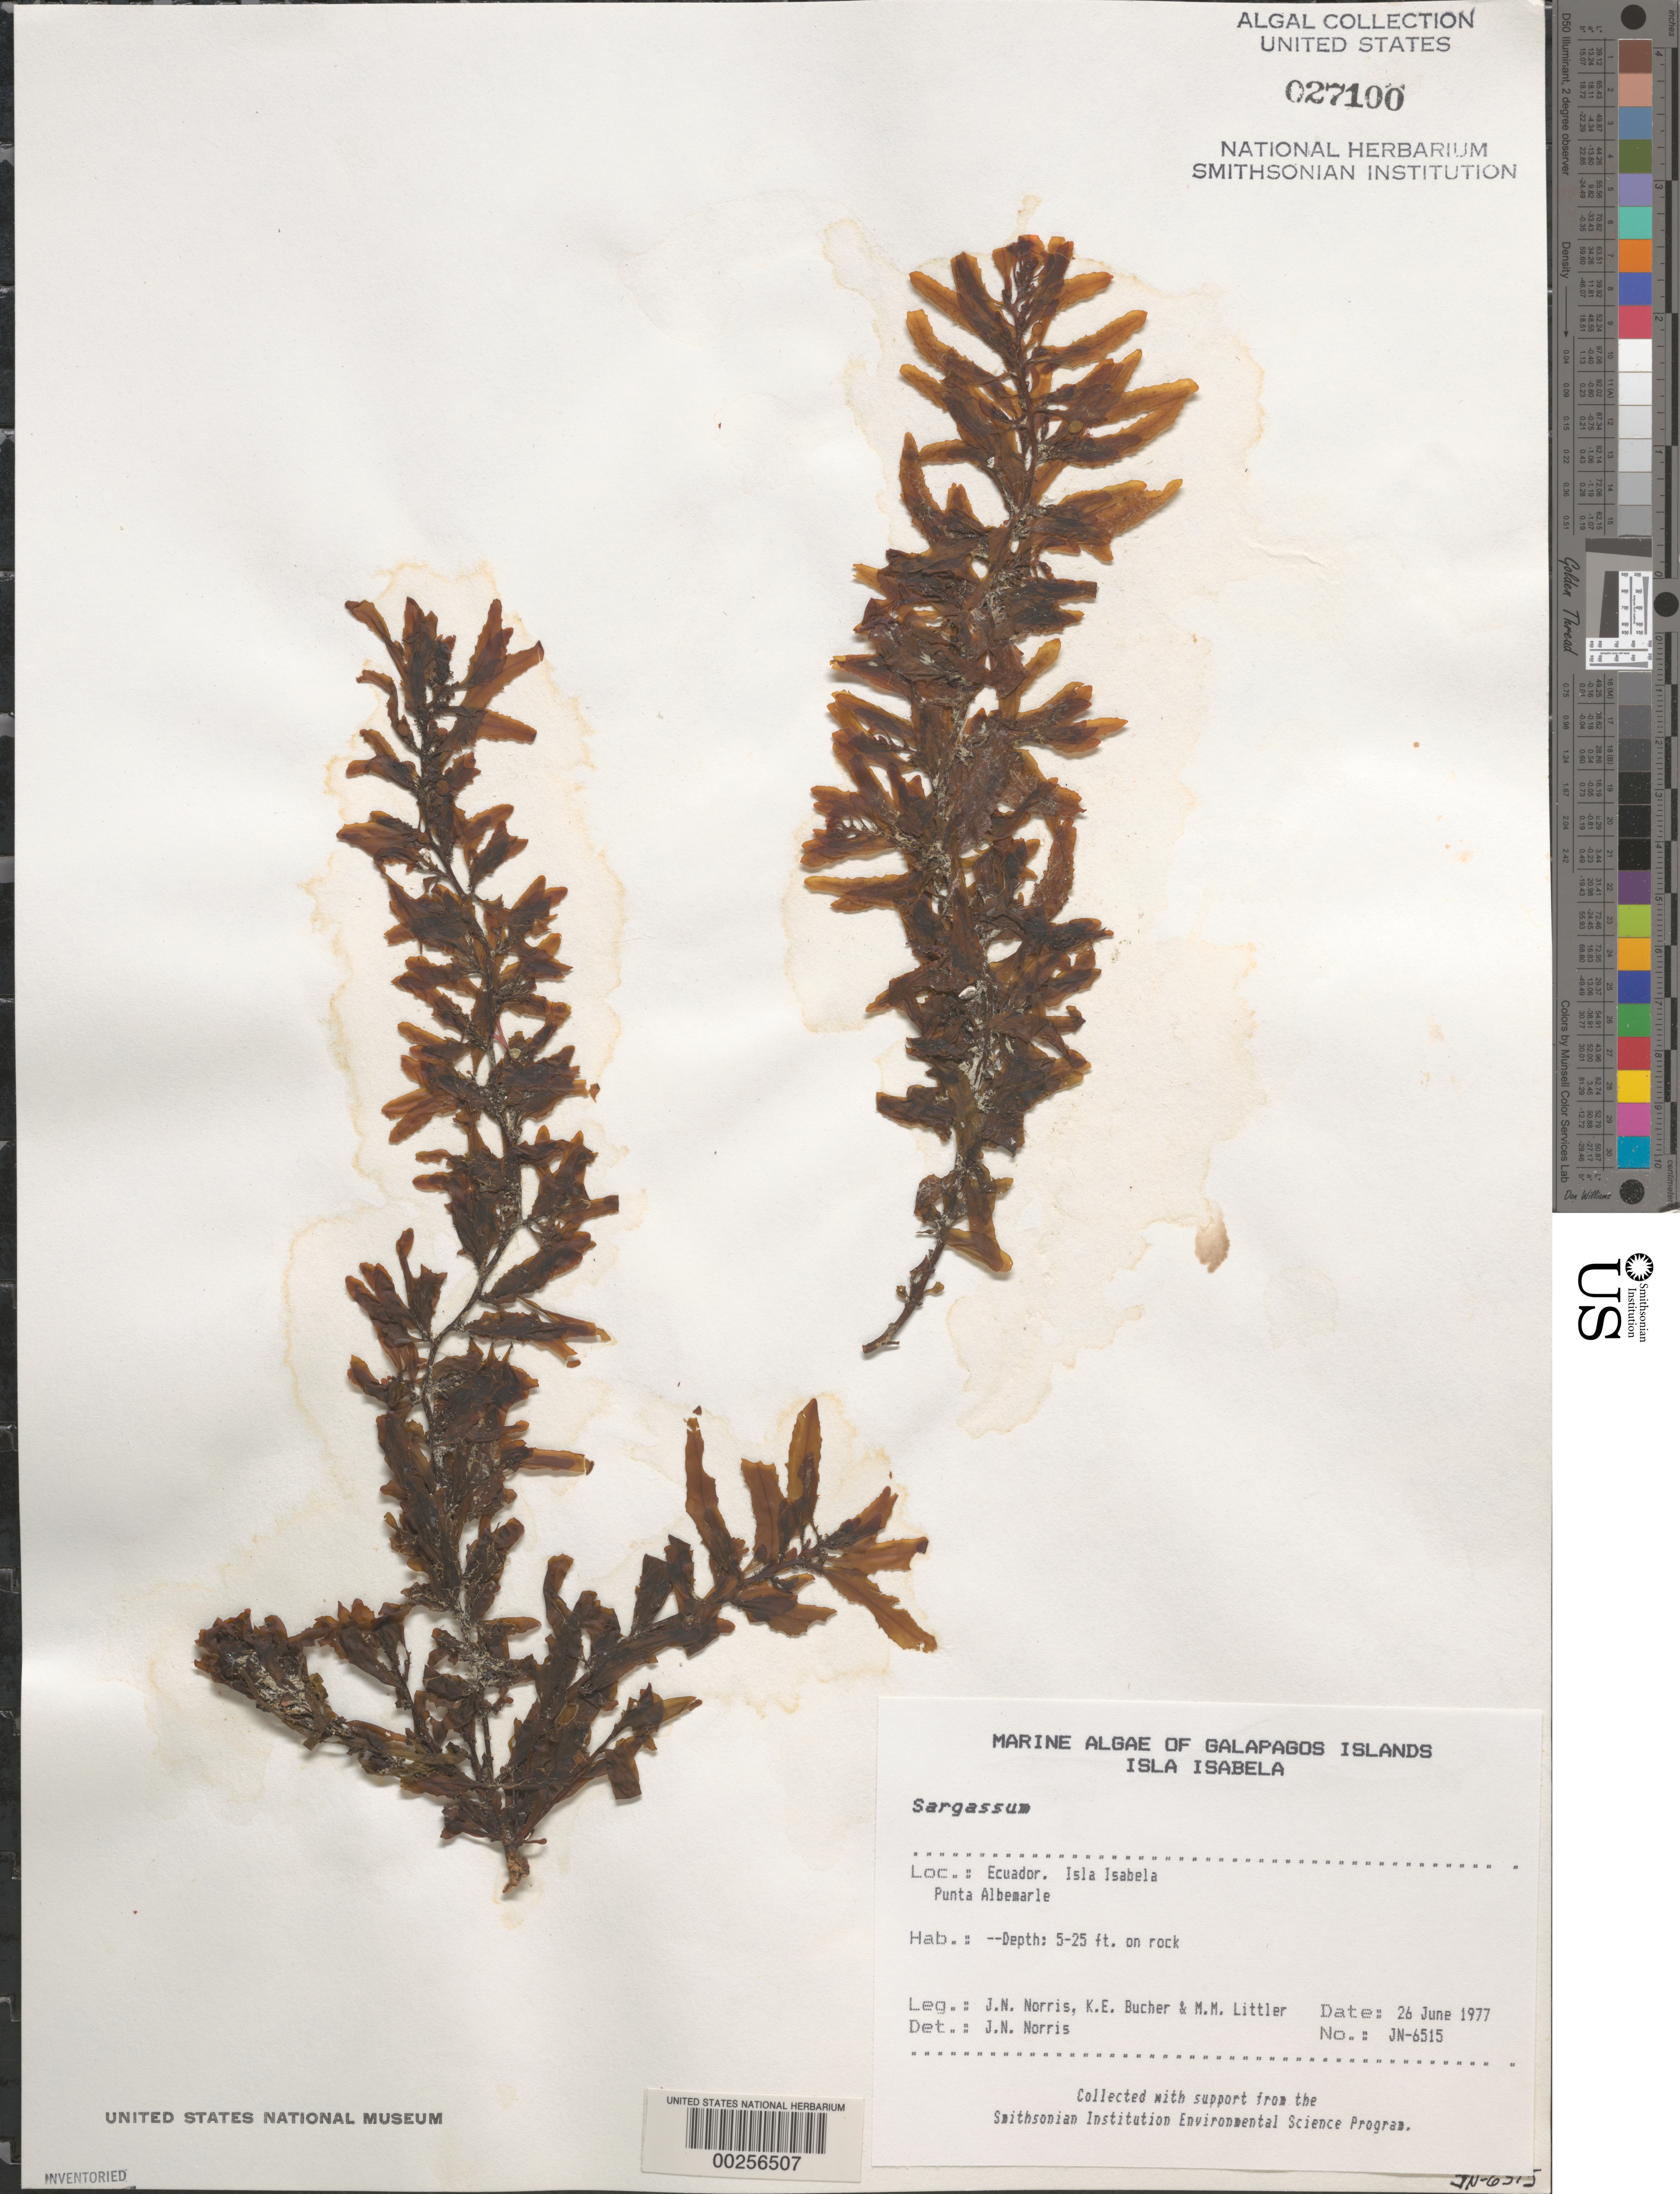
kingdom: Chromista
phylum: Ochrophyta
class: Phaeophyceae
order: Fucales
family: Sargassaceae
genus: Sargassum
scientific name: Sargassum sp.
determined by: Norris, James N.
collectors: J. N. Norris, K. E. Bucher & M. M. Littler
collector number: JN-6515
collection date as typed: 26 Jun 1977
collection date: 1977-06-26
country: Ecuador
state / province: Colón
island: Isabela [Albemarle]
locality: Punta Albemarle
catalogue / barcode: US 27100